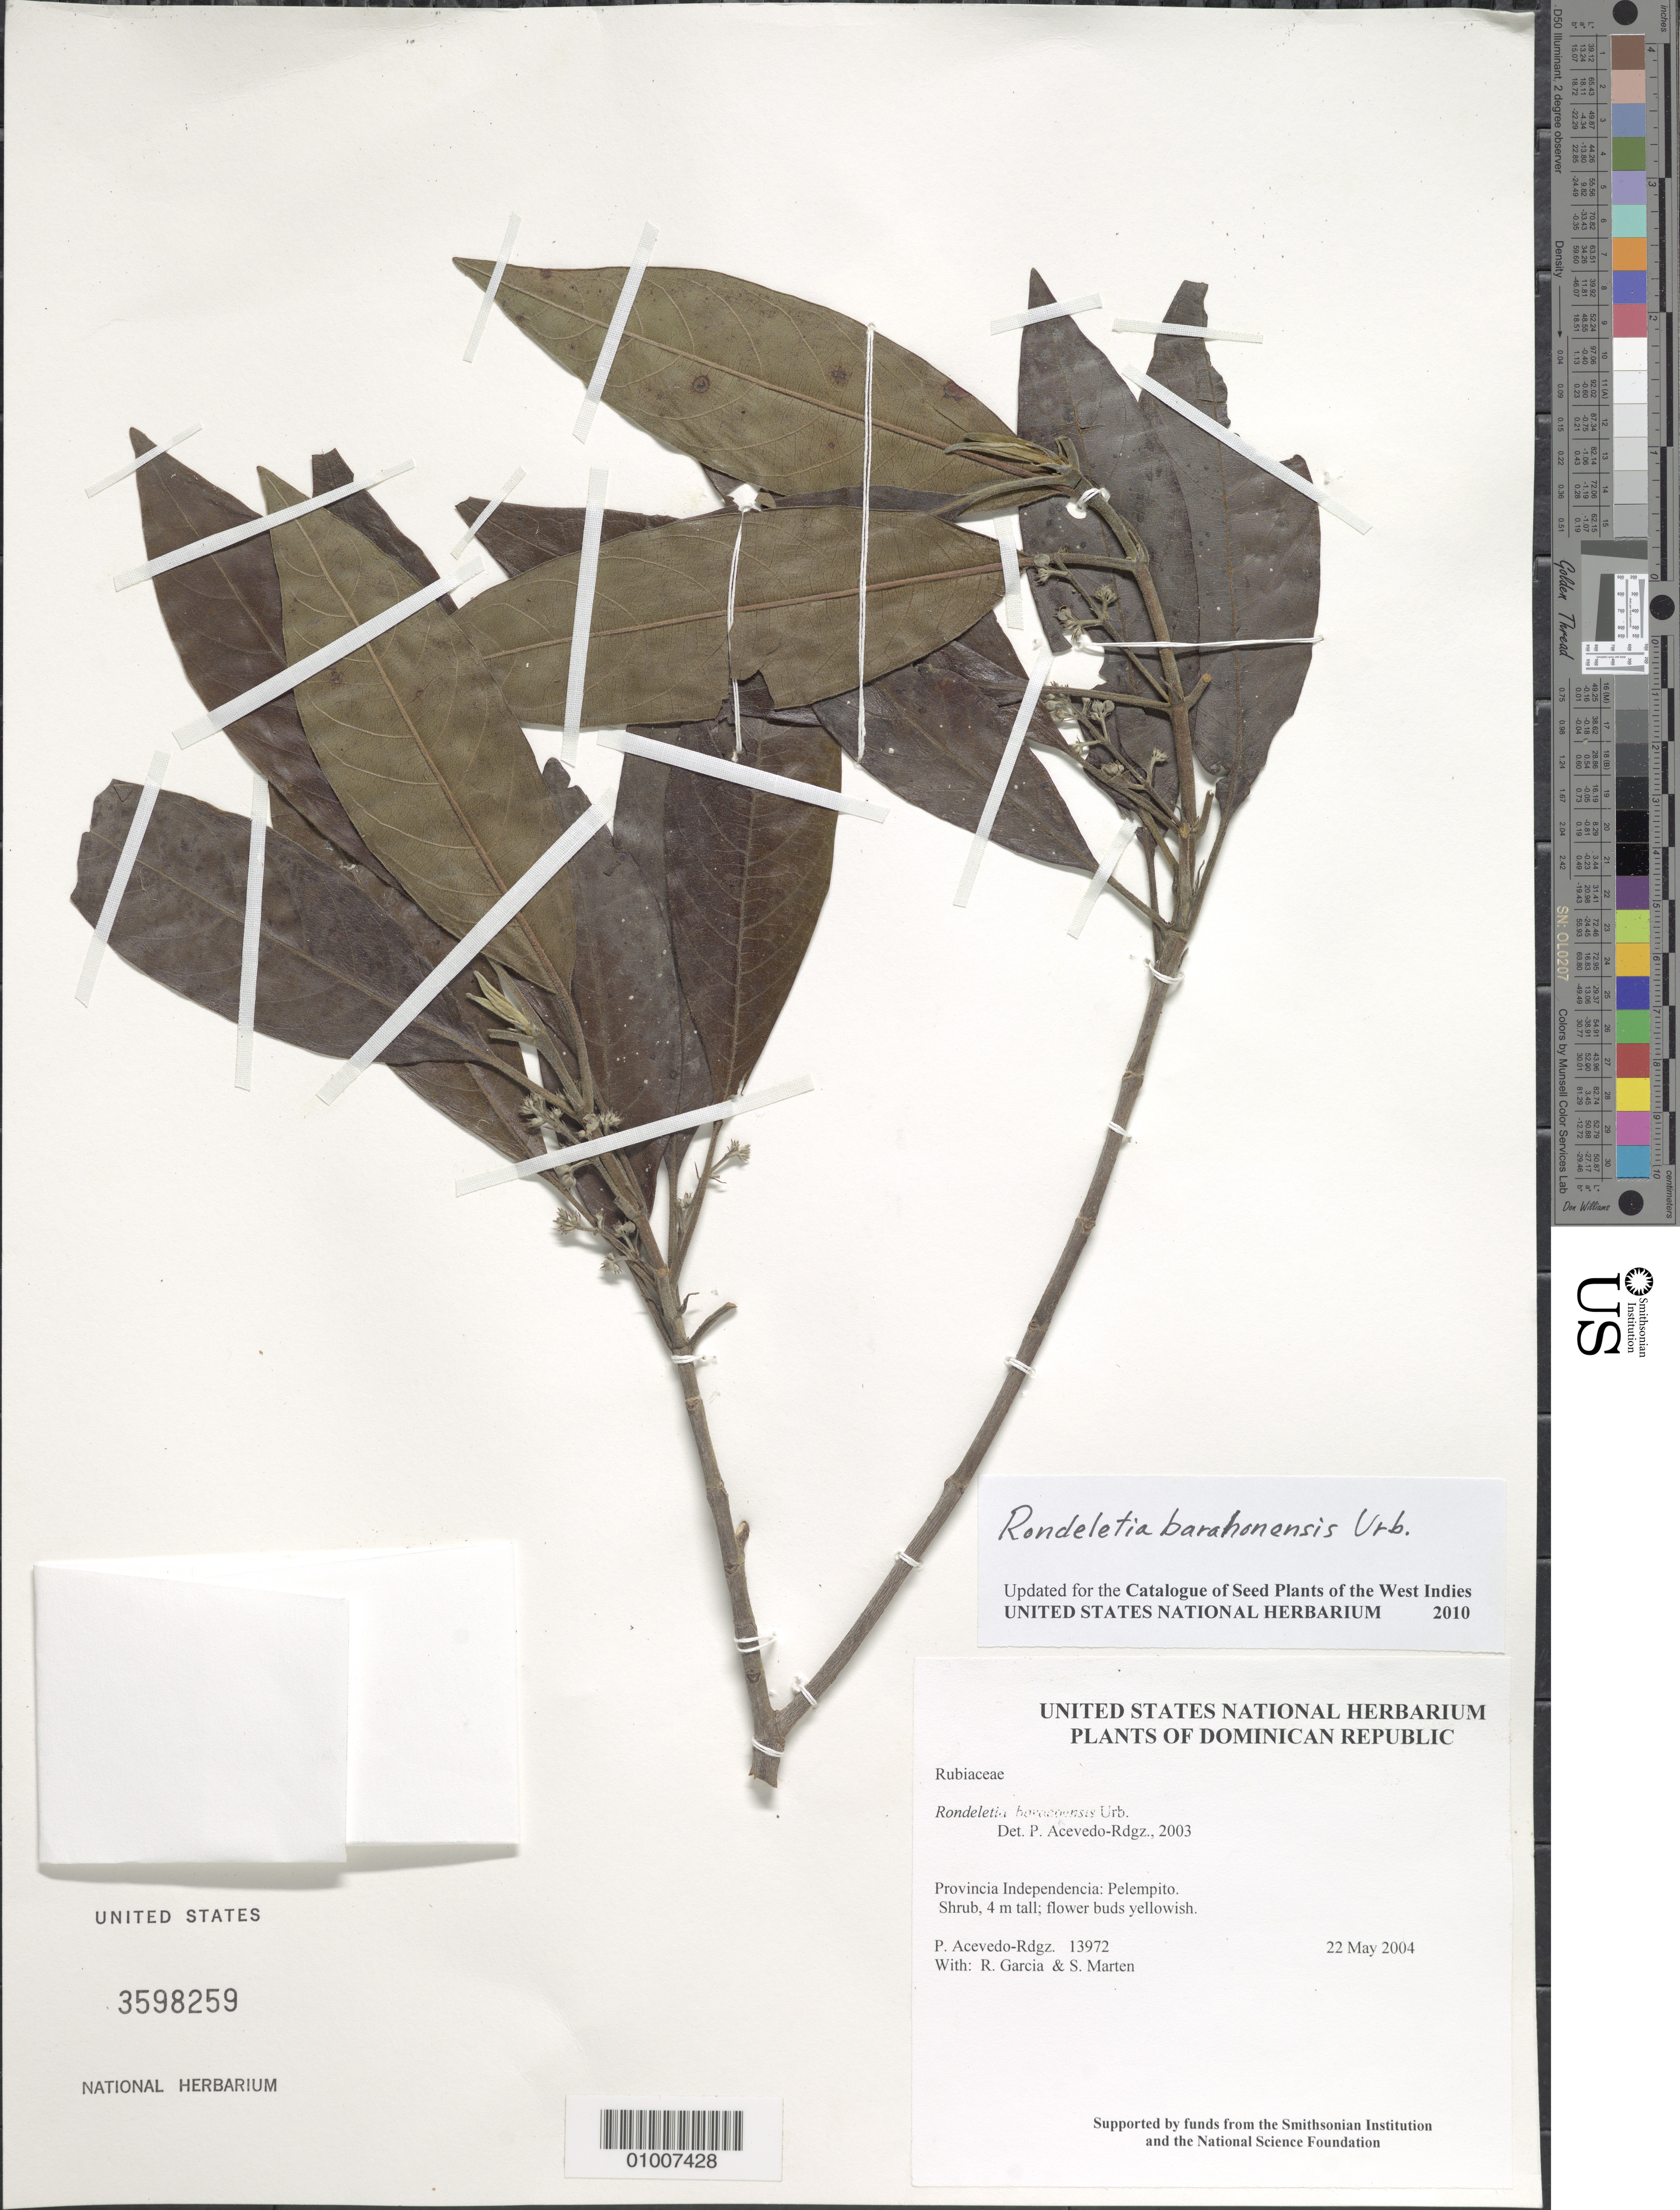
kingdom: Plantae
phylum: Tracheophyta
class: Magnoliopsida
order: Gentianales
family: Rubiaceae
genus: Rondeletia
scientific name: Rondeletia baracoensis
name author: Britton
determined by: Acevedo-Rodríguez, P., (BOT), Smithsonian Institution - National Museum of Natural History (UNITED STATES)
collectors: P. Acevedo-Rodr., R. G. García & S. Marten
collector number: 13972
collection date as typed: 22 May 2004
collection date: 2004-05-22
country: Dominican Republic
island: Hispaniola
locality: Provincia Independencia: Pelempito.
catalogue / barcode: US 3598259